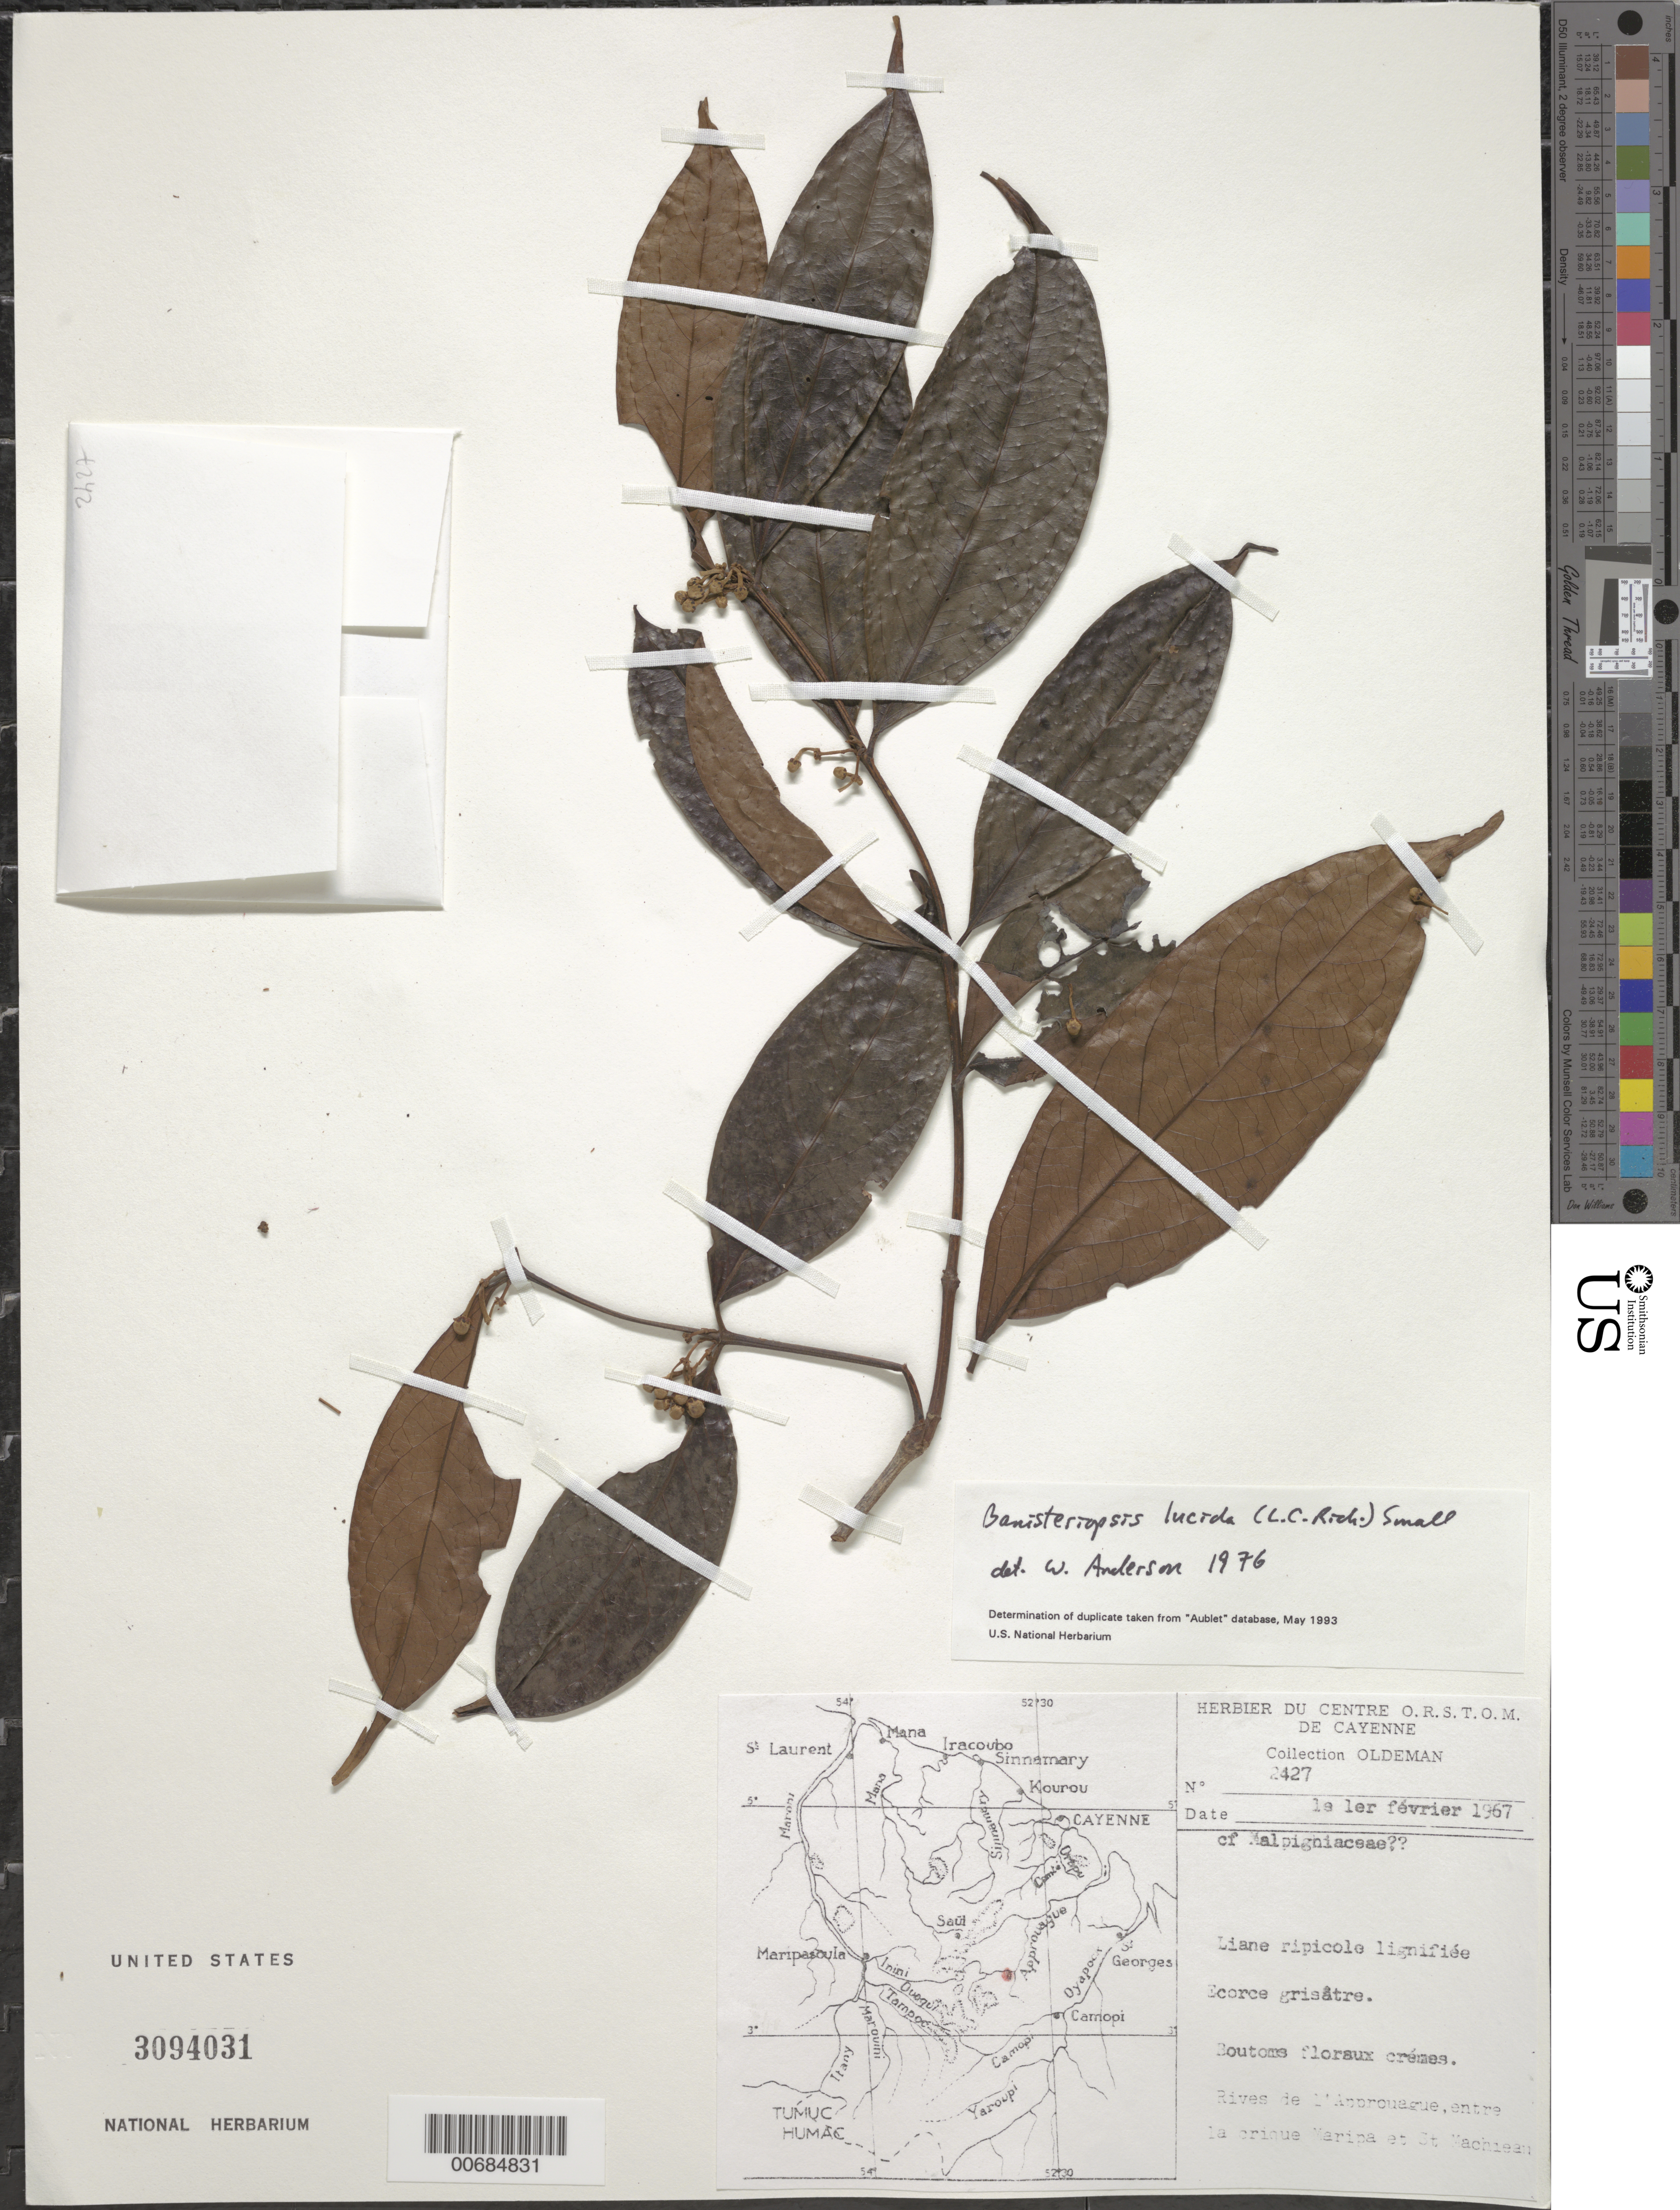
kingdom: Plantae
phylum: Tracheophyta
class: Magnoliopsida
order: Malpighiales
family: Malpighiaceae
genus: Banisteriopsis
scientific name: Banisteriopsis lucida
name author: (Rich.) Small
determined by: Anderson, W.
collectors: R. Oldeman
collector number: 2427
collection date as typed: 1-Feb-67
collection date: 1967-02-01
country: French Guiana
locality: Rives de l'Approuague, entre la crique Maripa & St. Machieau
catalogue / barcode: US 3094031